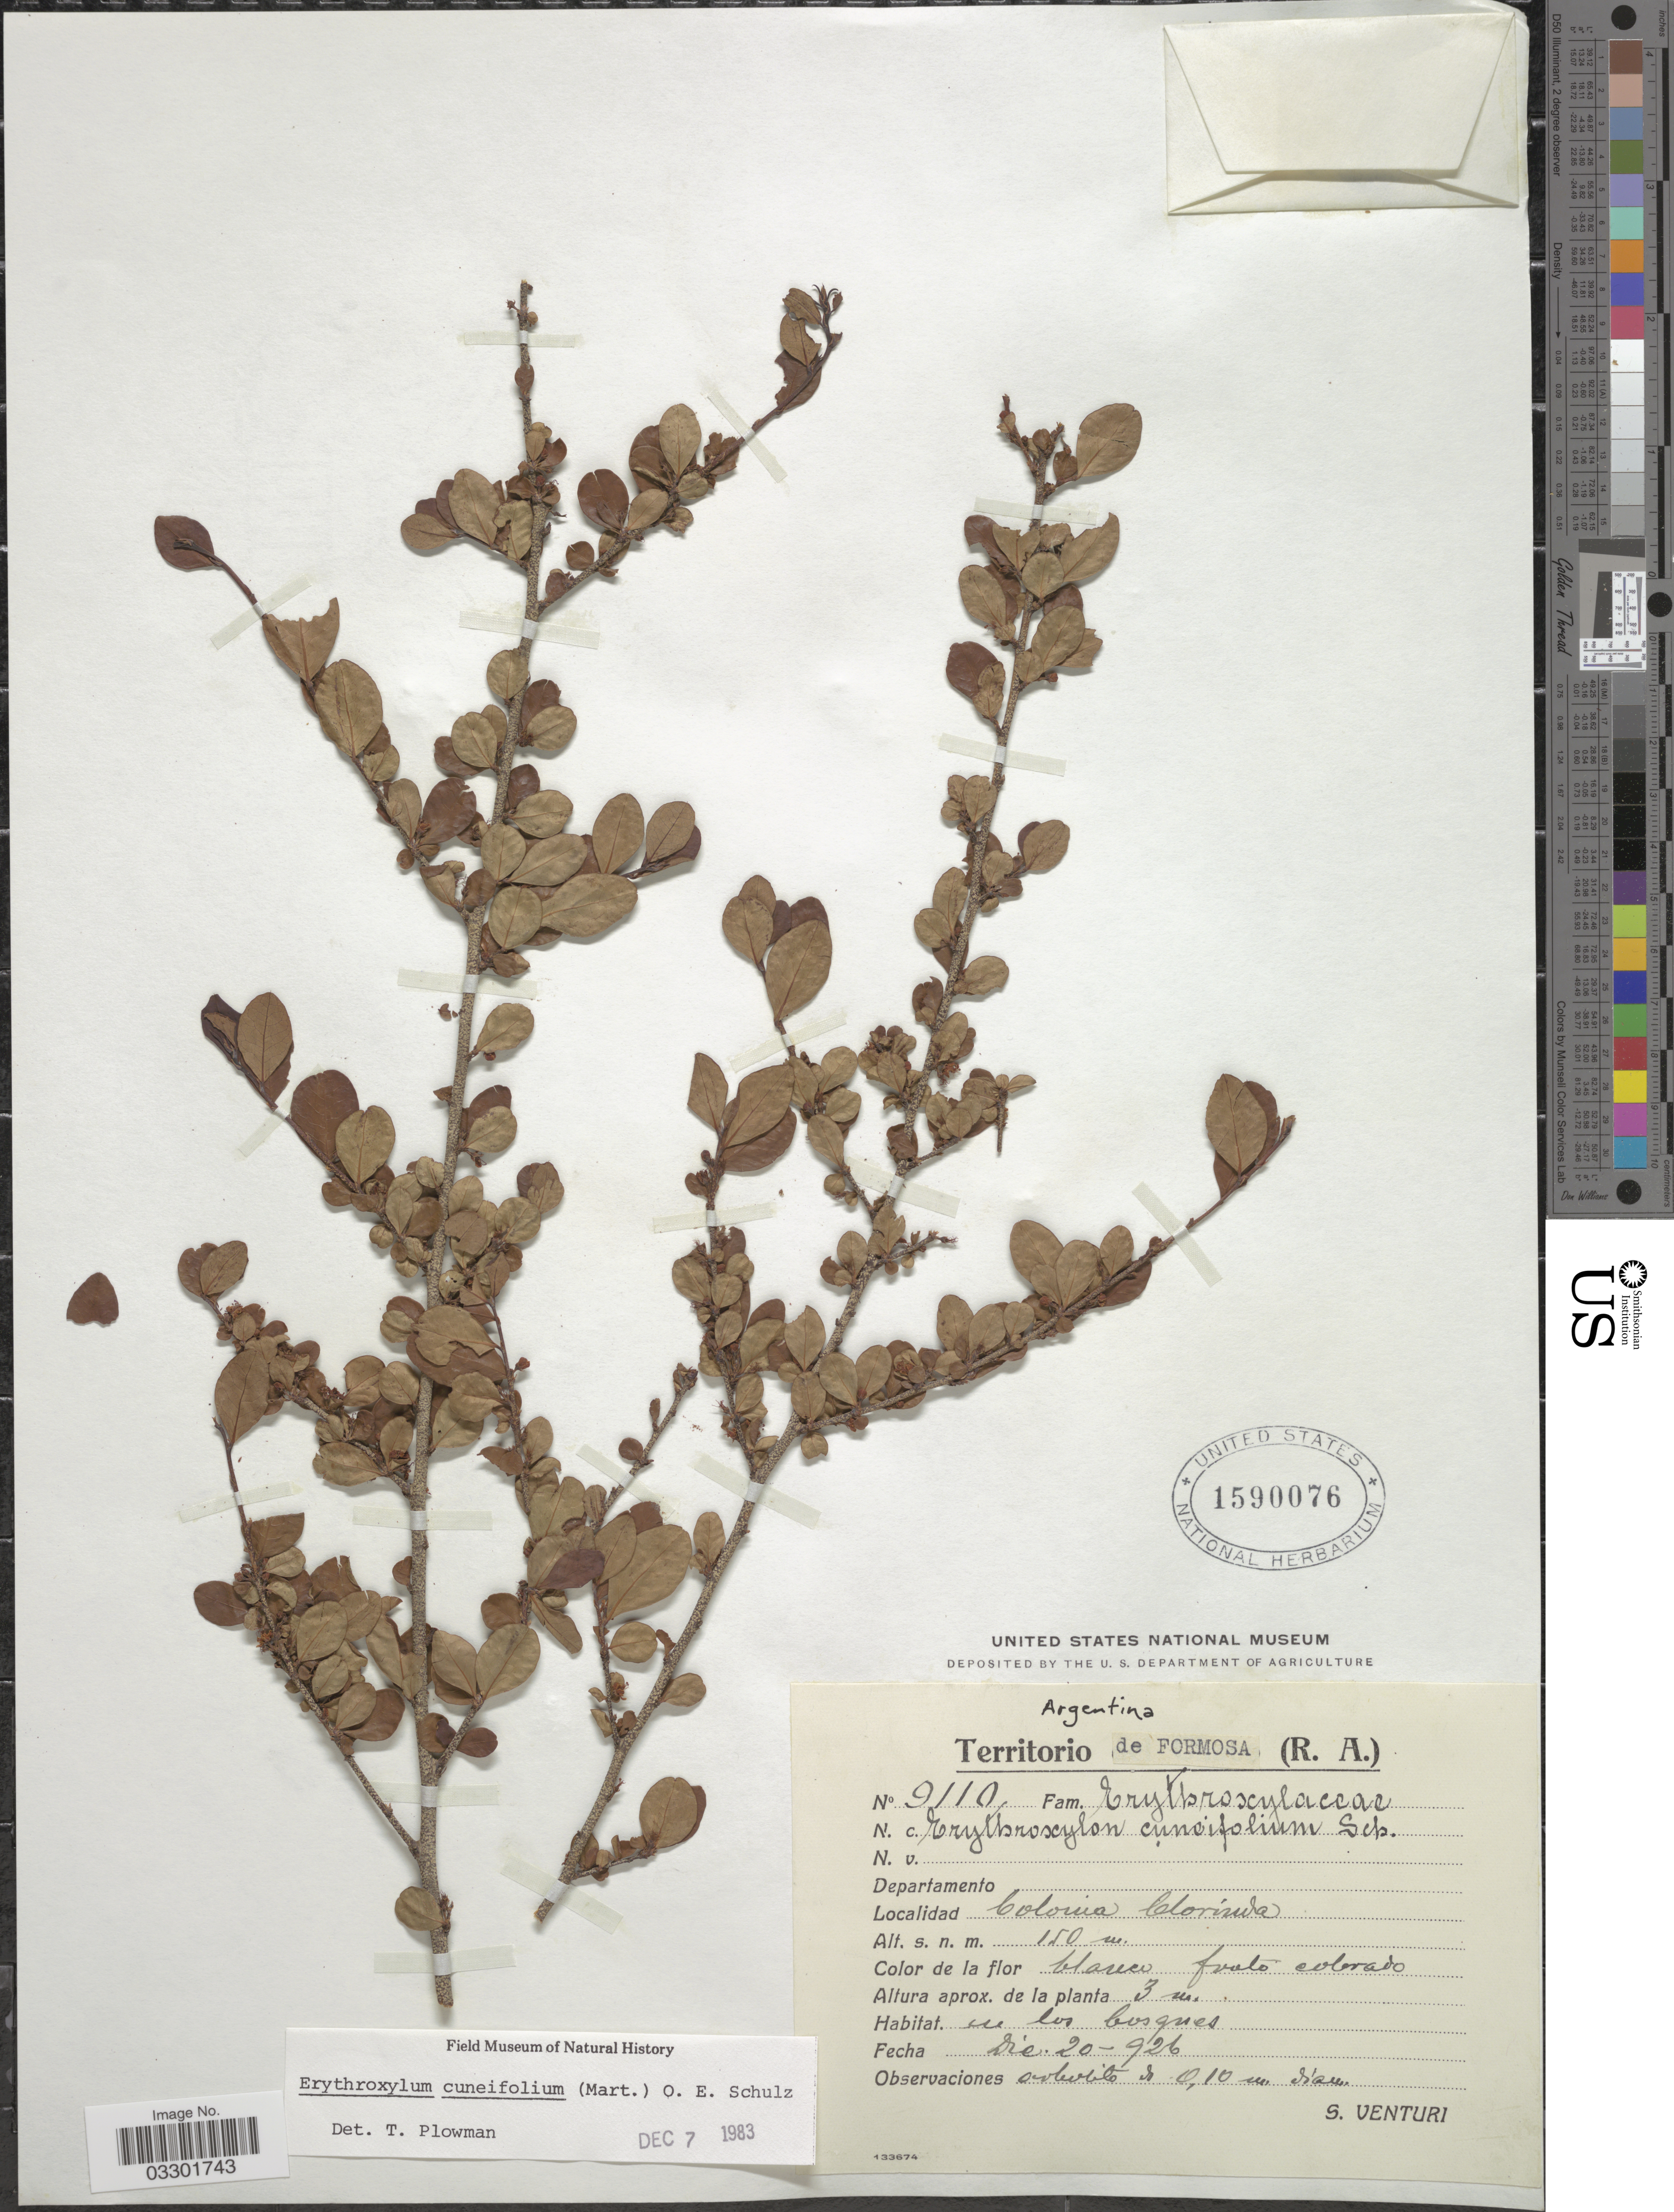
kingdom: Plantae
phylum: Tracheophyta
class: Magnoliopsida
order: Malpighiales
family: Erythroxylaceae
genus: Erythroxylum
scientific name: Erythroxylum cuneifolium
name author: (Mart.) O.E. Schulz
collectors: S. Venturi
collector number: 9110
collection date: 1926-12-20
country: Argentina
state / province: Formosa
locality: Territorio de Formosa. Colonia Clorinda.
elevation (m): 150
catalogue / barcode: US 1590076